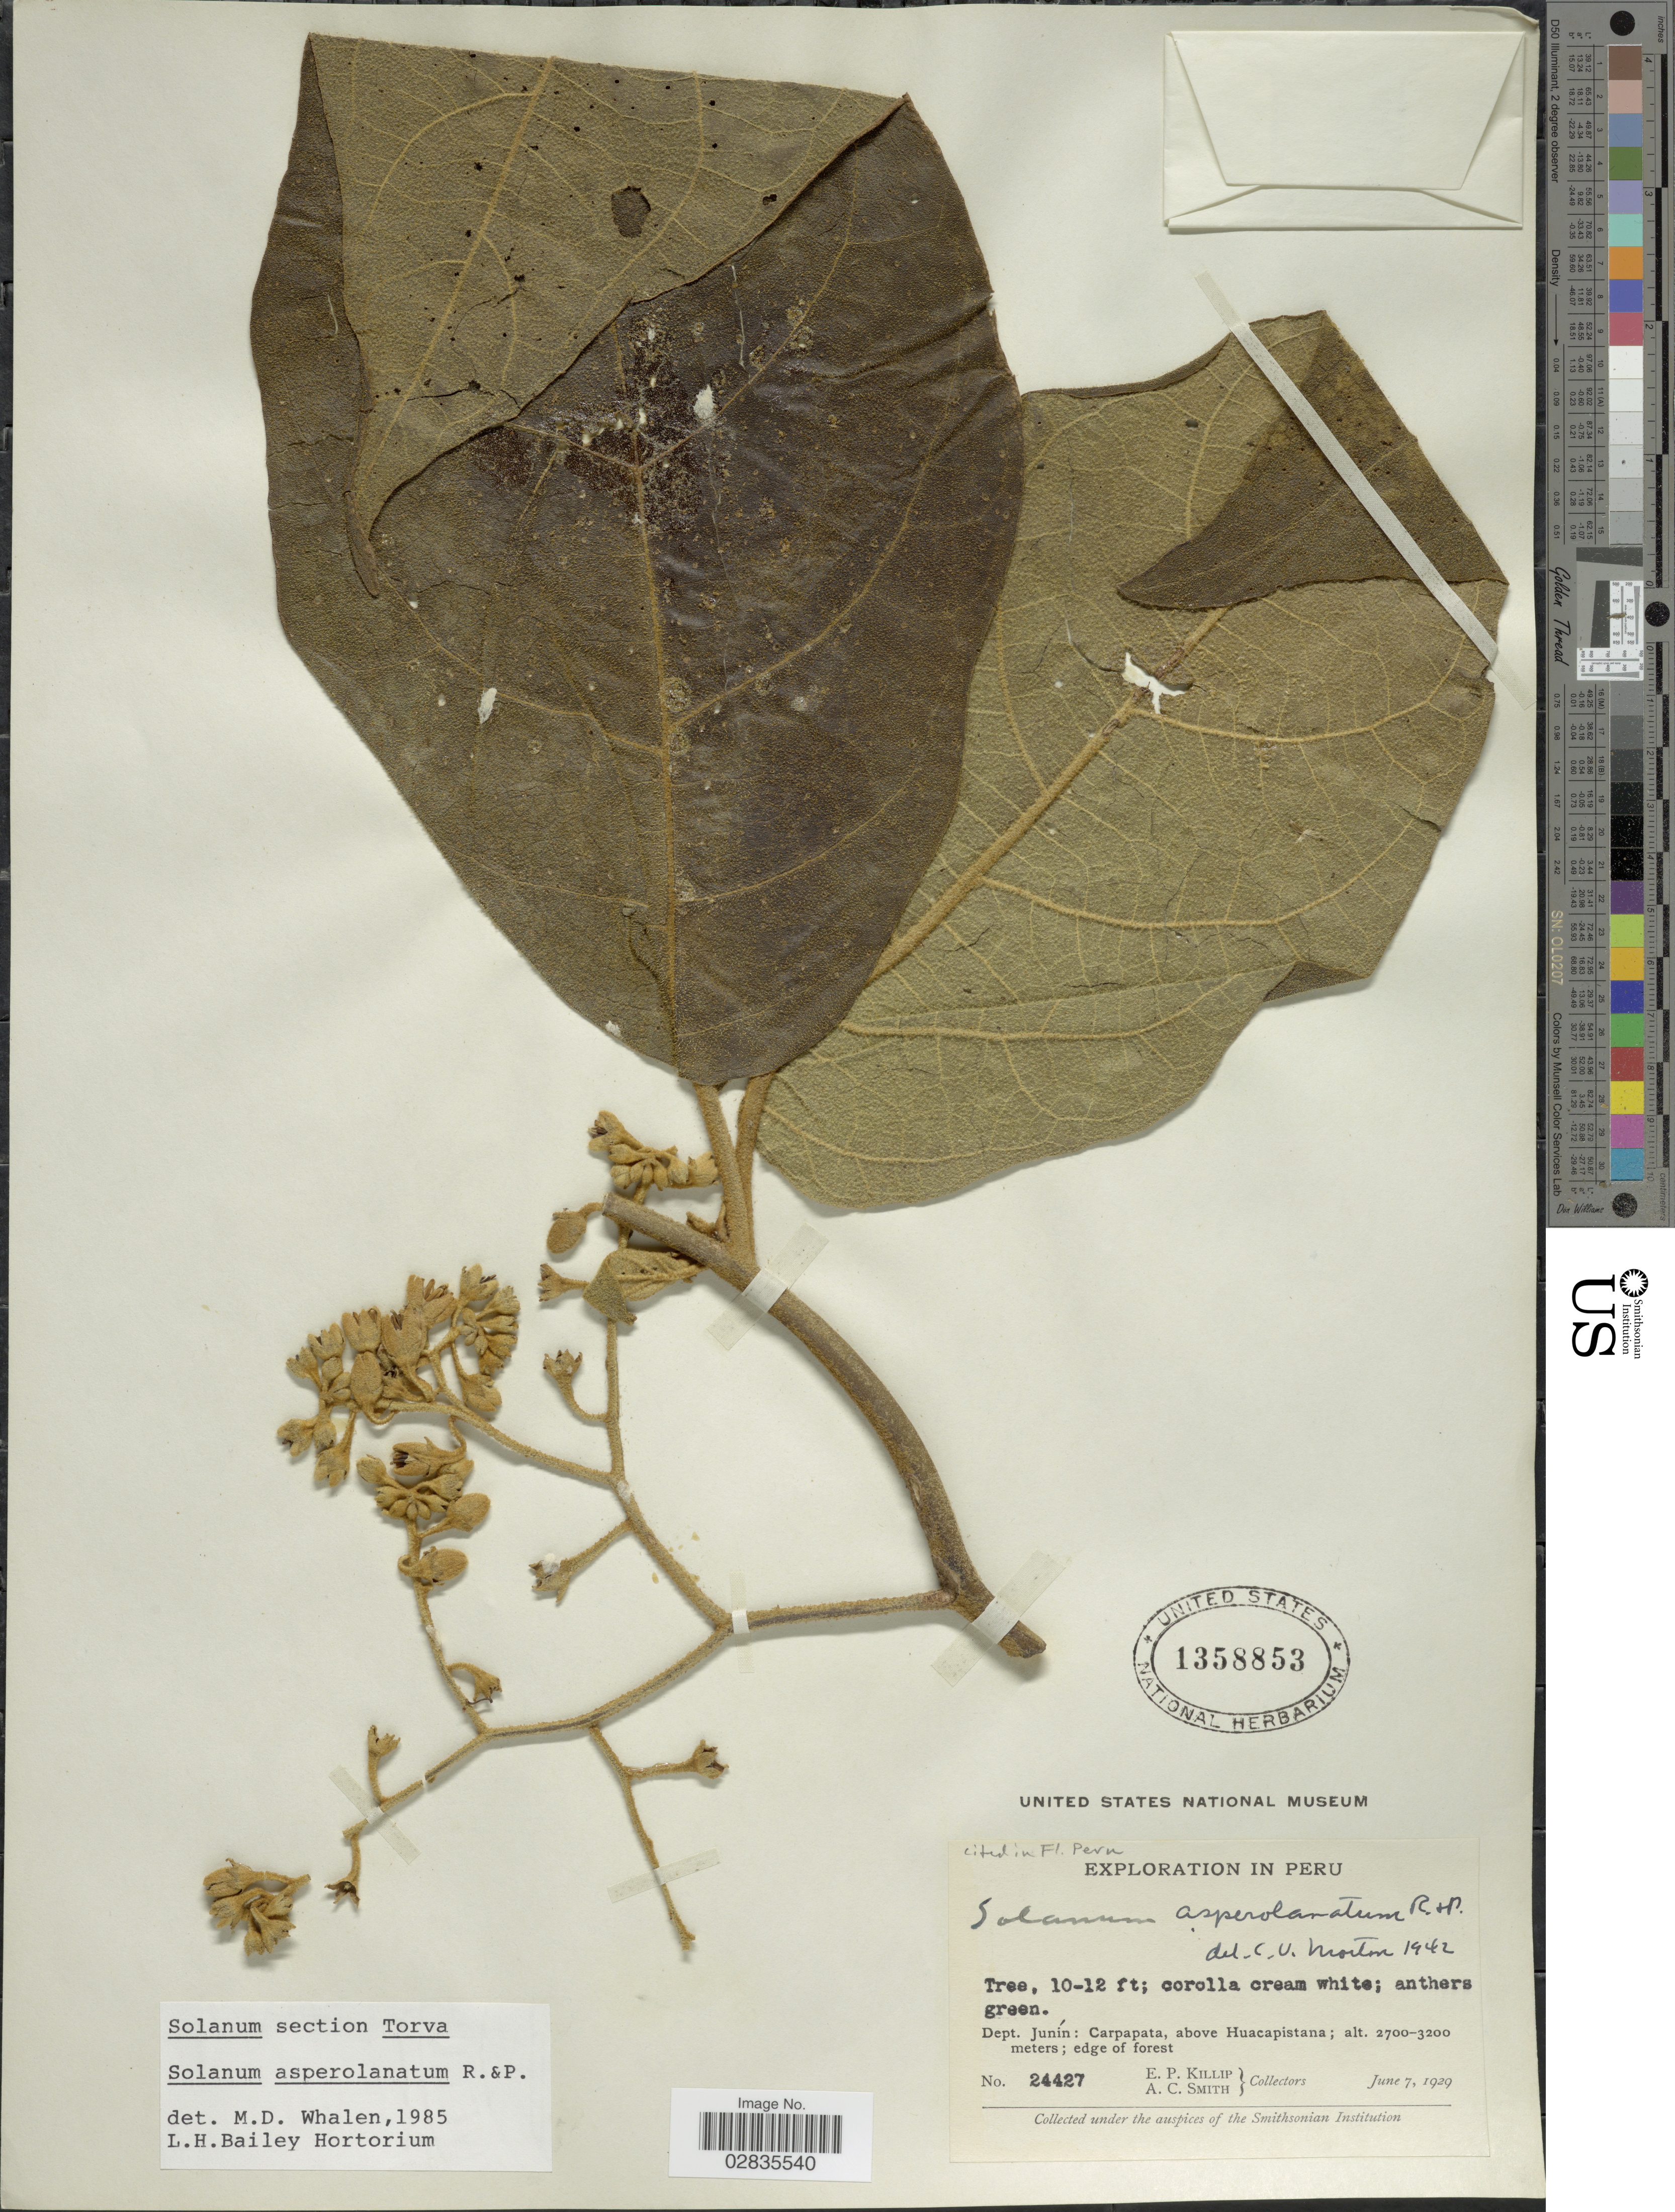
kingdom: Plantae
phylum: Tracheophyta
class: Magnoliopsida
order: Solanales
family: Solanaceae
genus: Solanum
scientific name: Solanum asperolanatum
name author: Ruiz & Pav.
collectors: E. P. Killip & A. C. Smith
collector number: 24427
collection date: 1929-06-07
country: Peru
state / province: Junín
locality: Dept. Junín: Carpapata, above Huacapistana.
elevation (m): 2700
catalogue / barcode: US 1358853